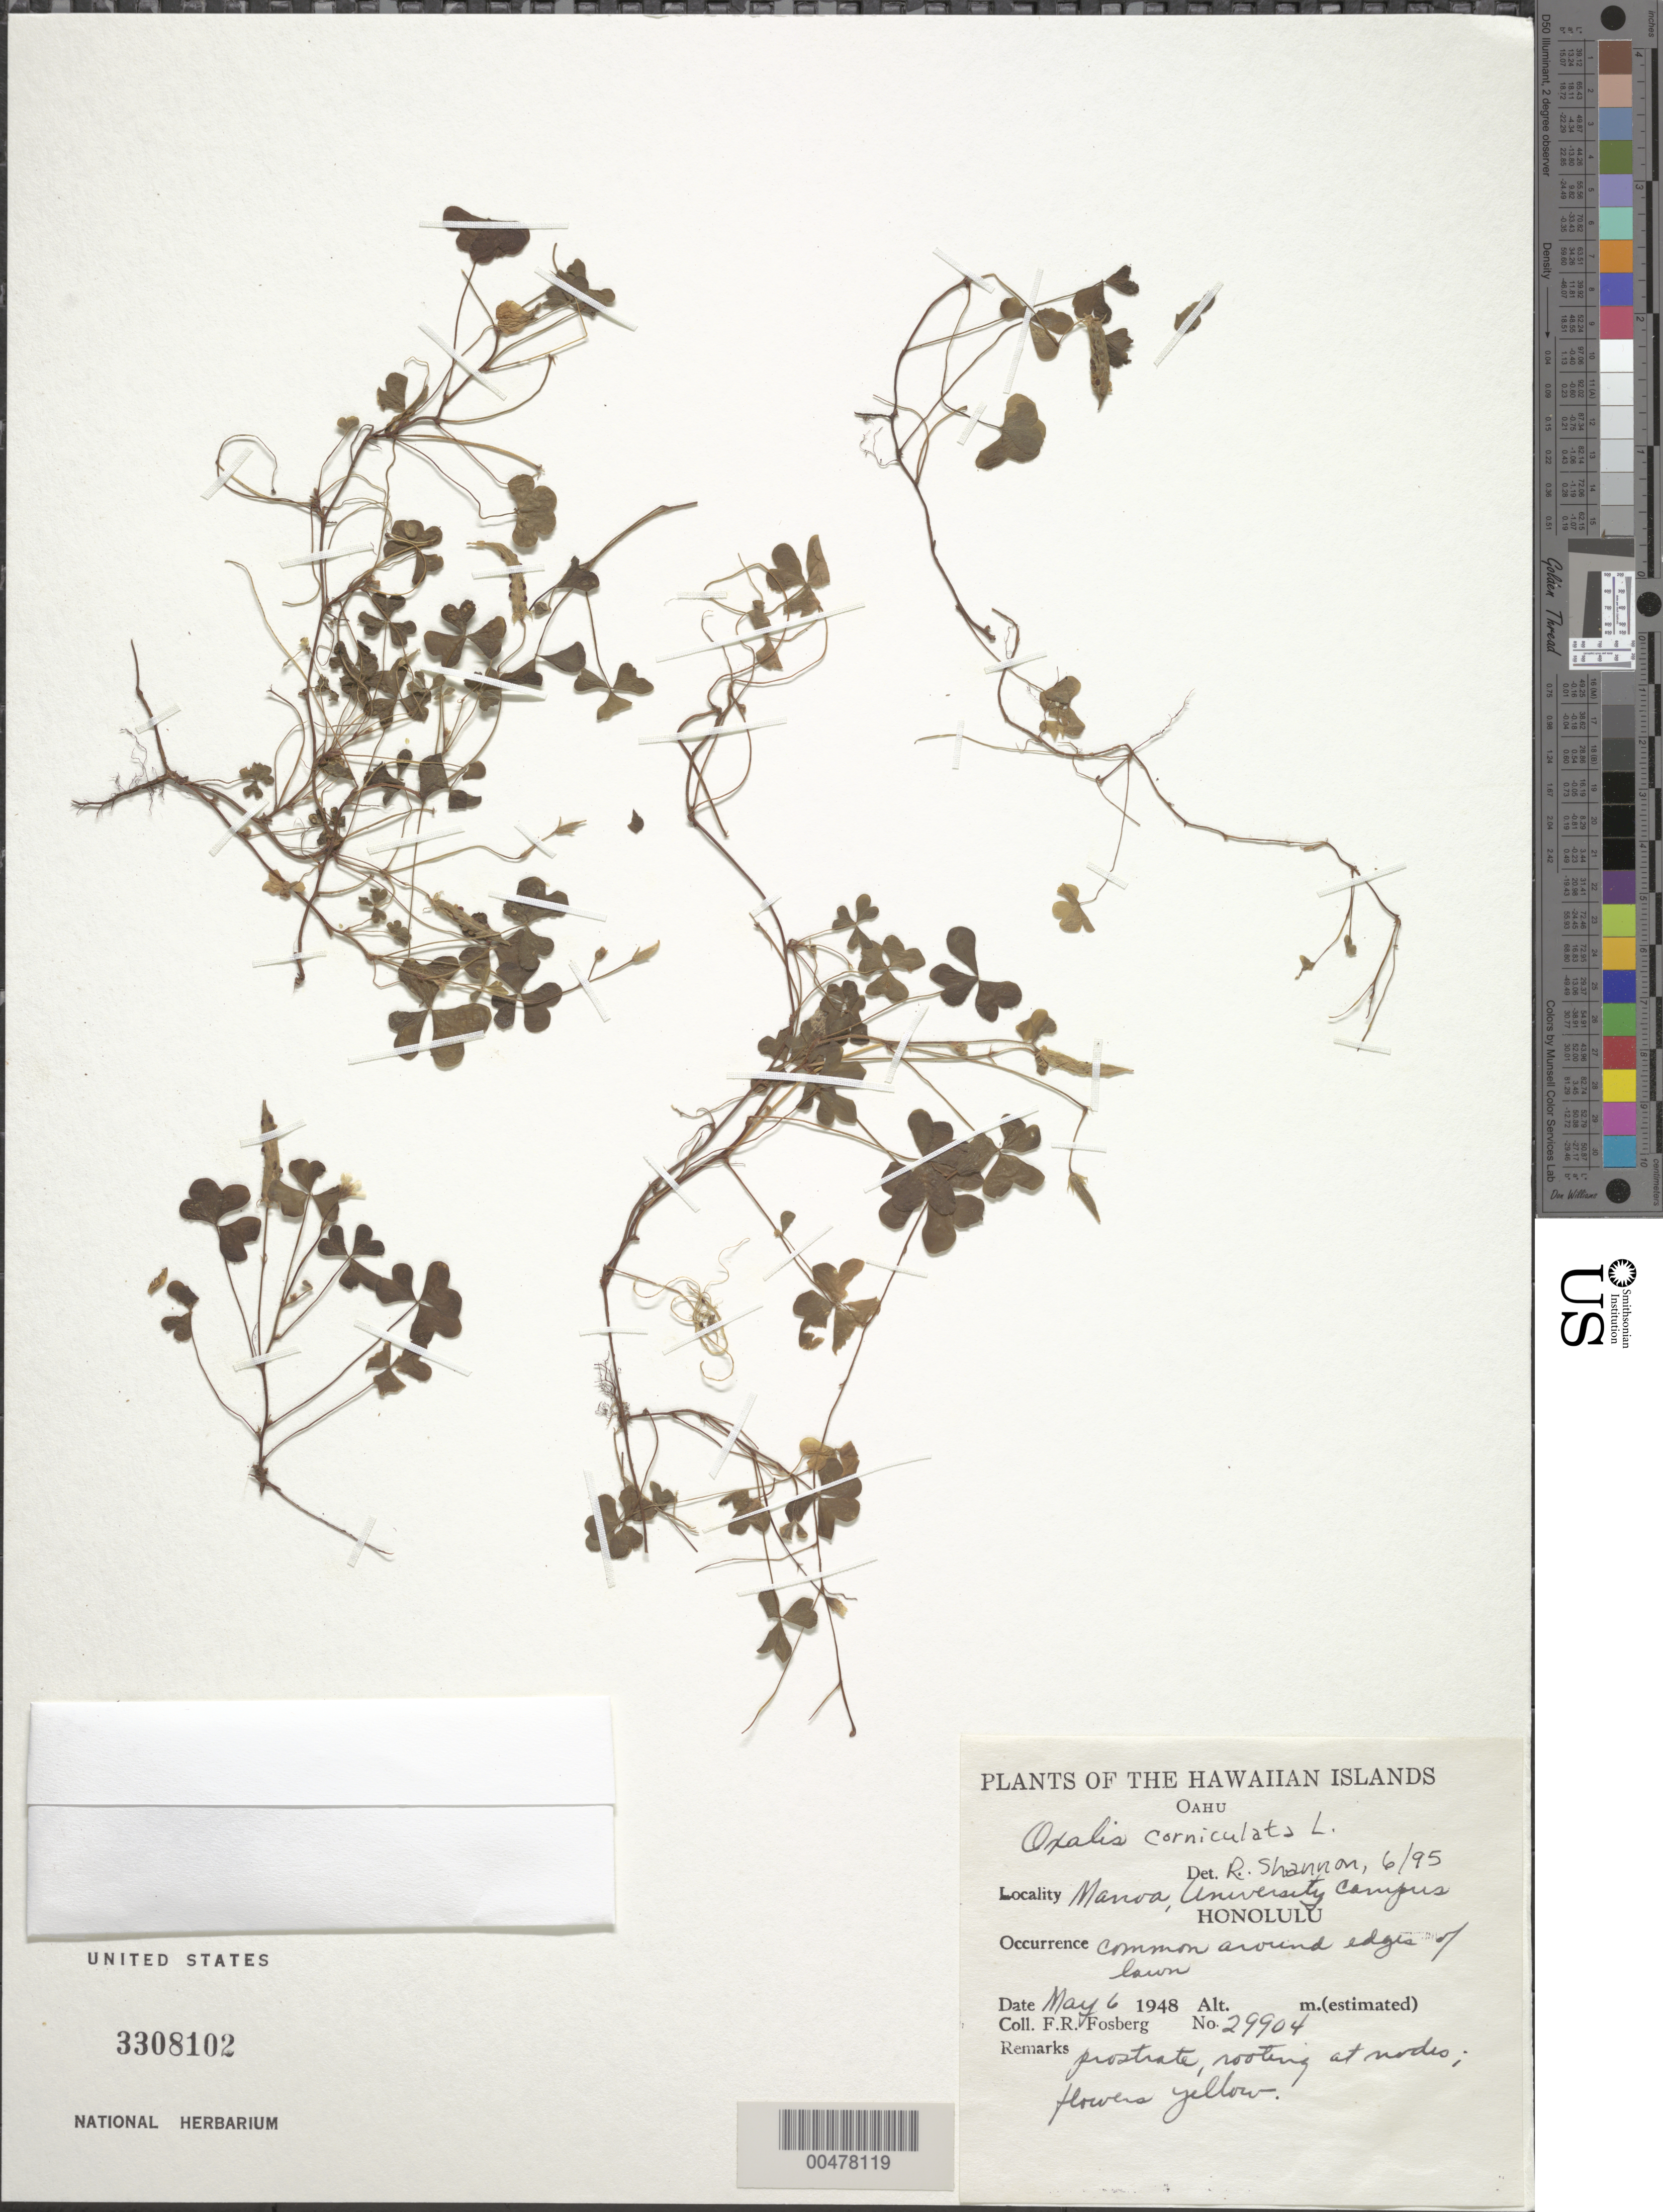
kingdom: Plantae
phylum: Tracheophyta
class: Magnoliopsida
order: Oxalidales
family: Oxalidaceae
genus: Oxalis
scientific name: Oxalis corniculata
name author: L.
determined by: Shannon, R. K., (UNITED STATES)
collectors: F. R. Fosberg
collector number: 29904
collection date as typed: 6 May 1948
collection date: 1948-05-06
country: United States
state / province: Hawaii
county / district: Honolulu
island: Oahu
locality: Manoa, University campus, Honolulu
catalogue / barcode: US 3308102